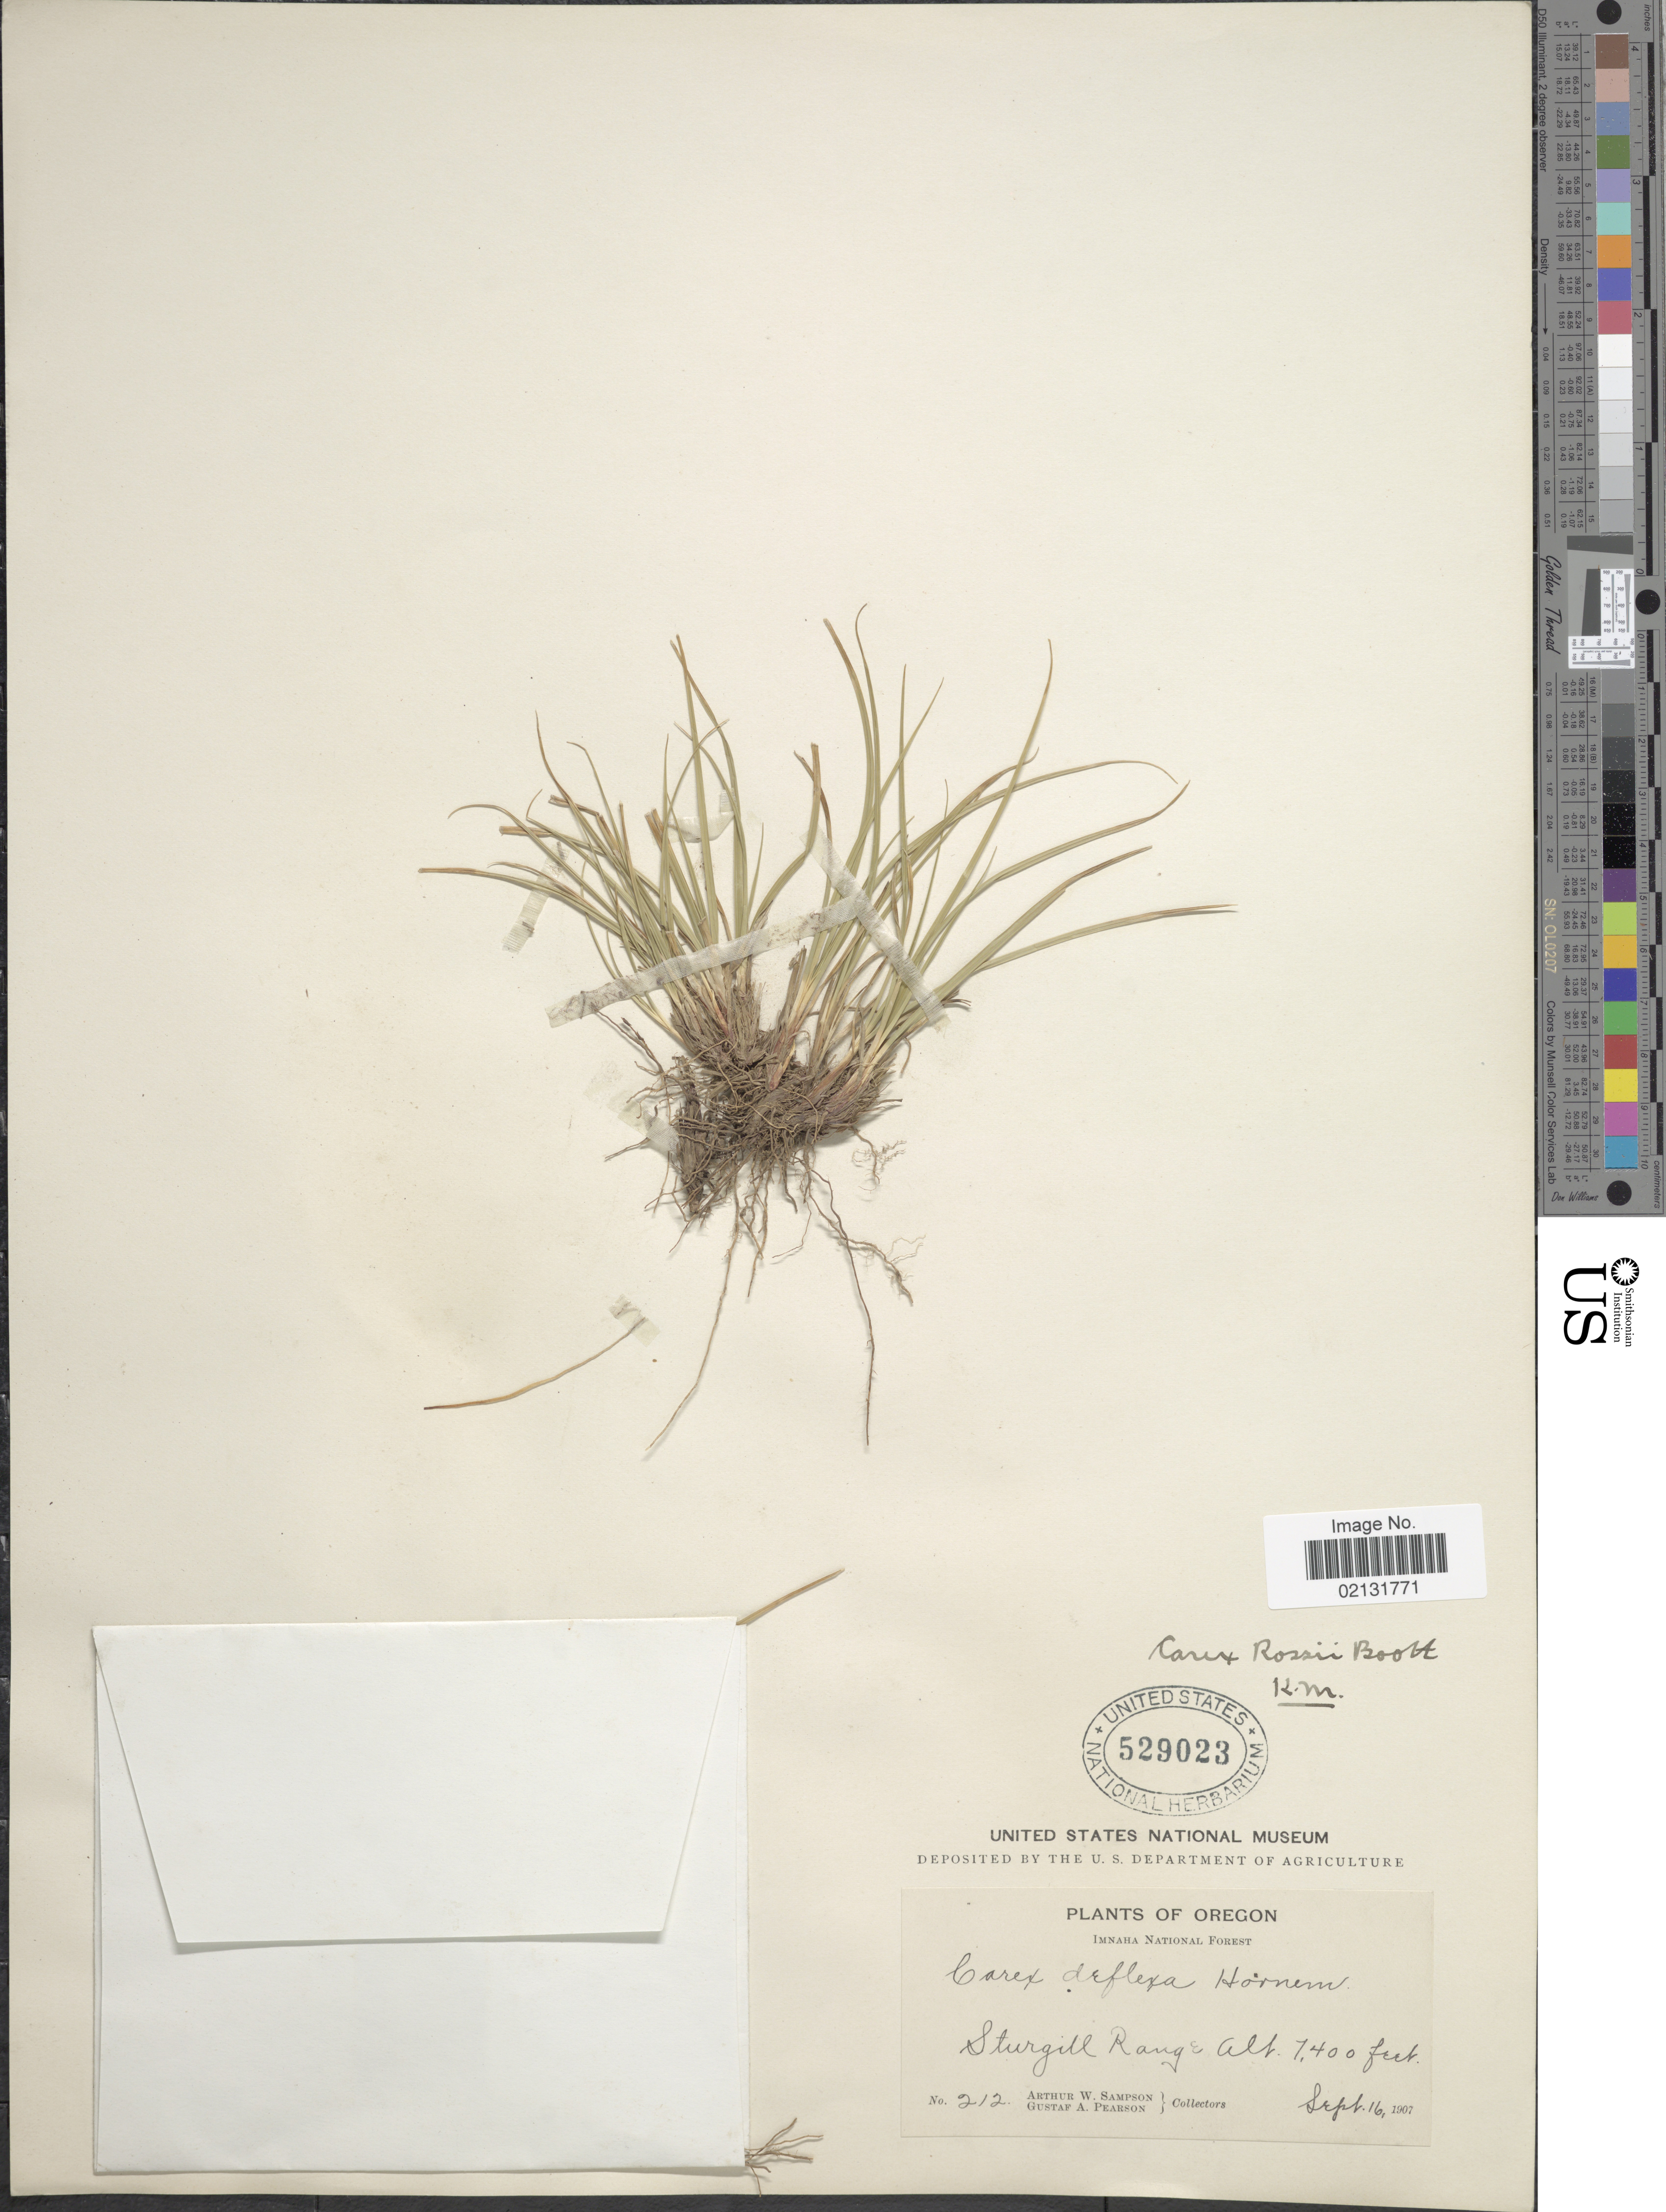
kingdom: Plantae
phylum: Tracheophyta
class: Liliopsida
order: Poales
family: Cyperaceae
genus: Carex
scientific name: Carex rossii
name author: Boott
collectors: A. Sampson & G. Pearson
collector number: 212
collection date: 1907-09-16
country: United States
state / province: Oregon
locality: Imnaha National Forest, Sturgill Range.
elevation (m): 2256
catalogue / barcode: US 529023